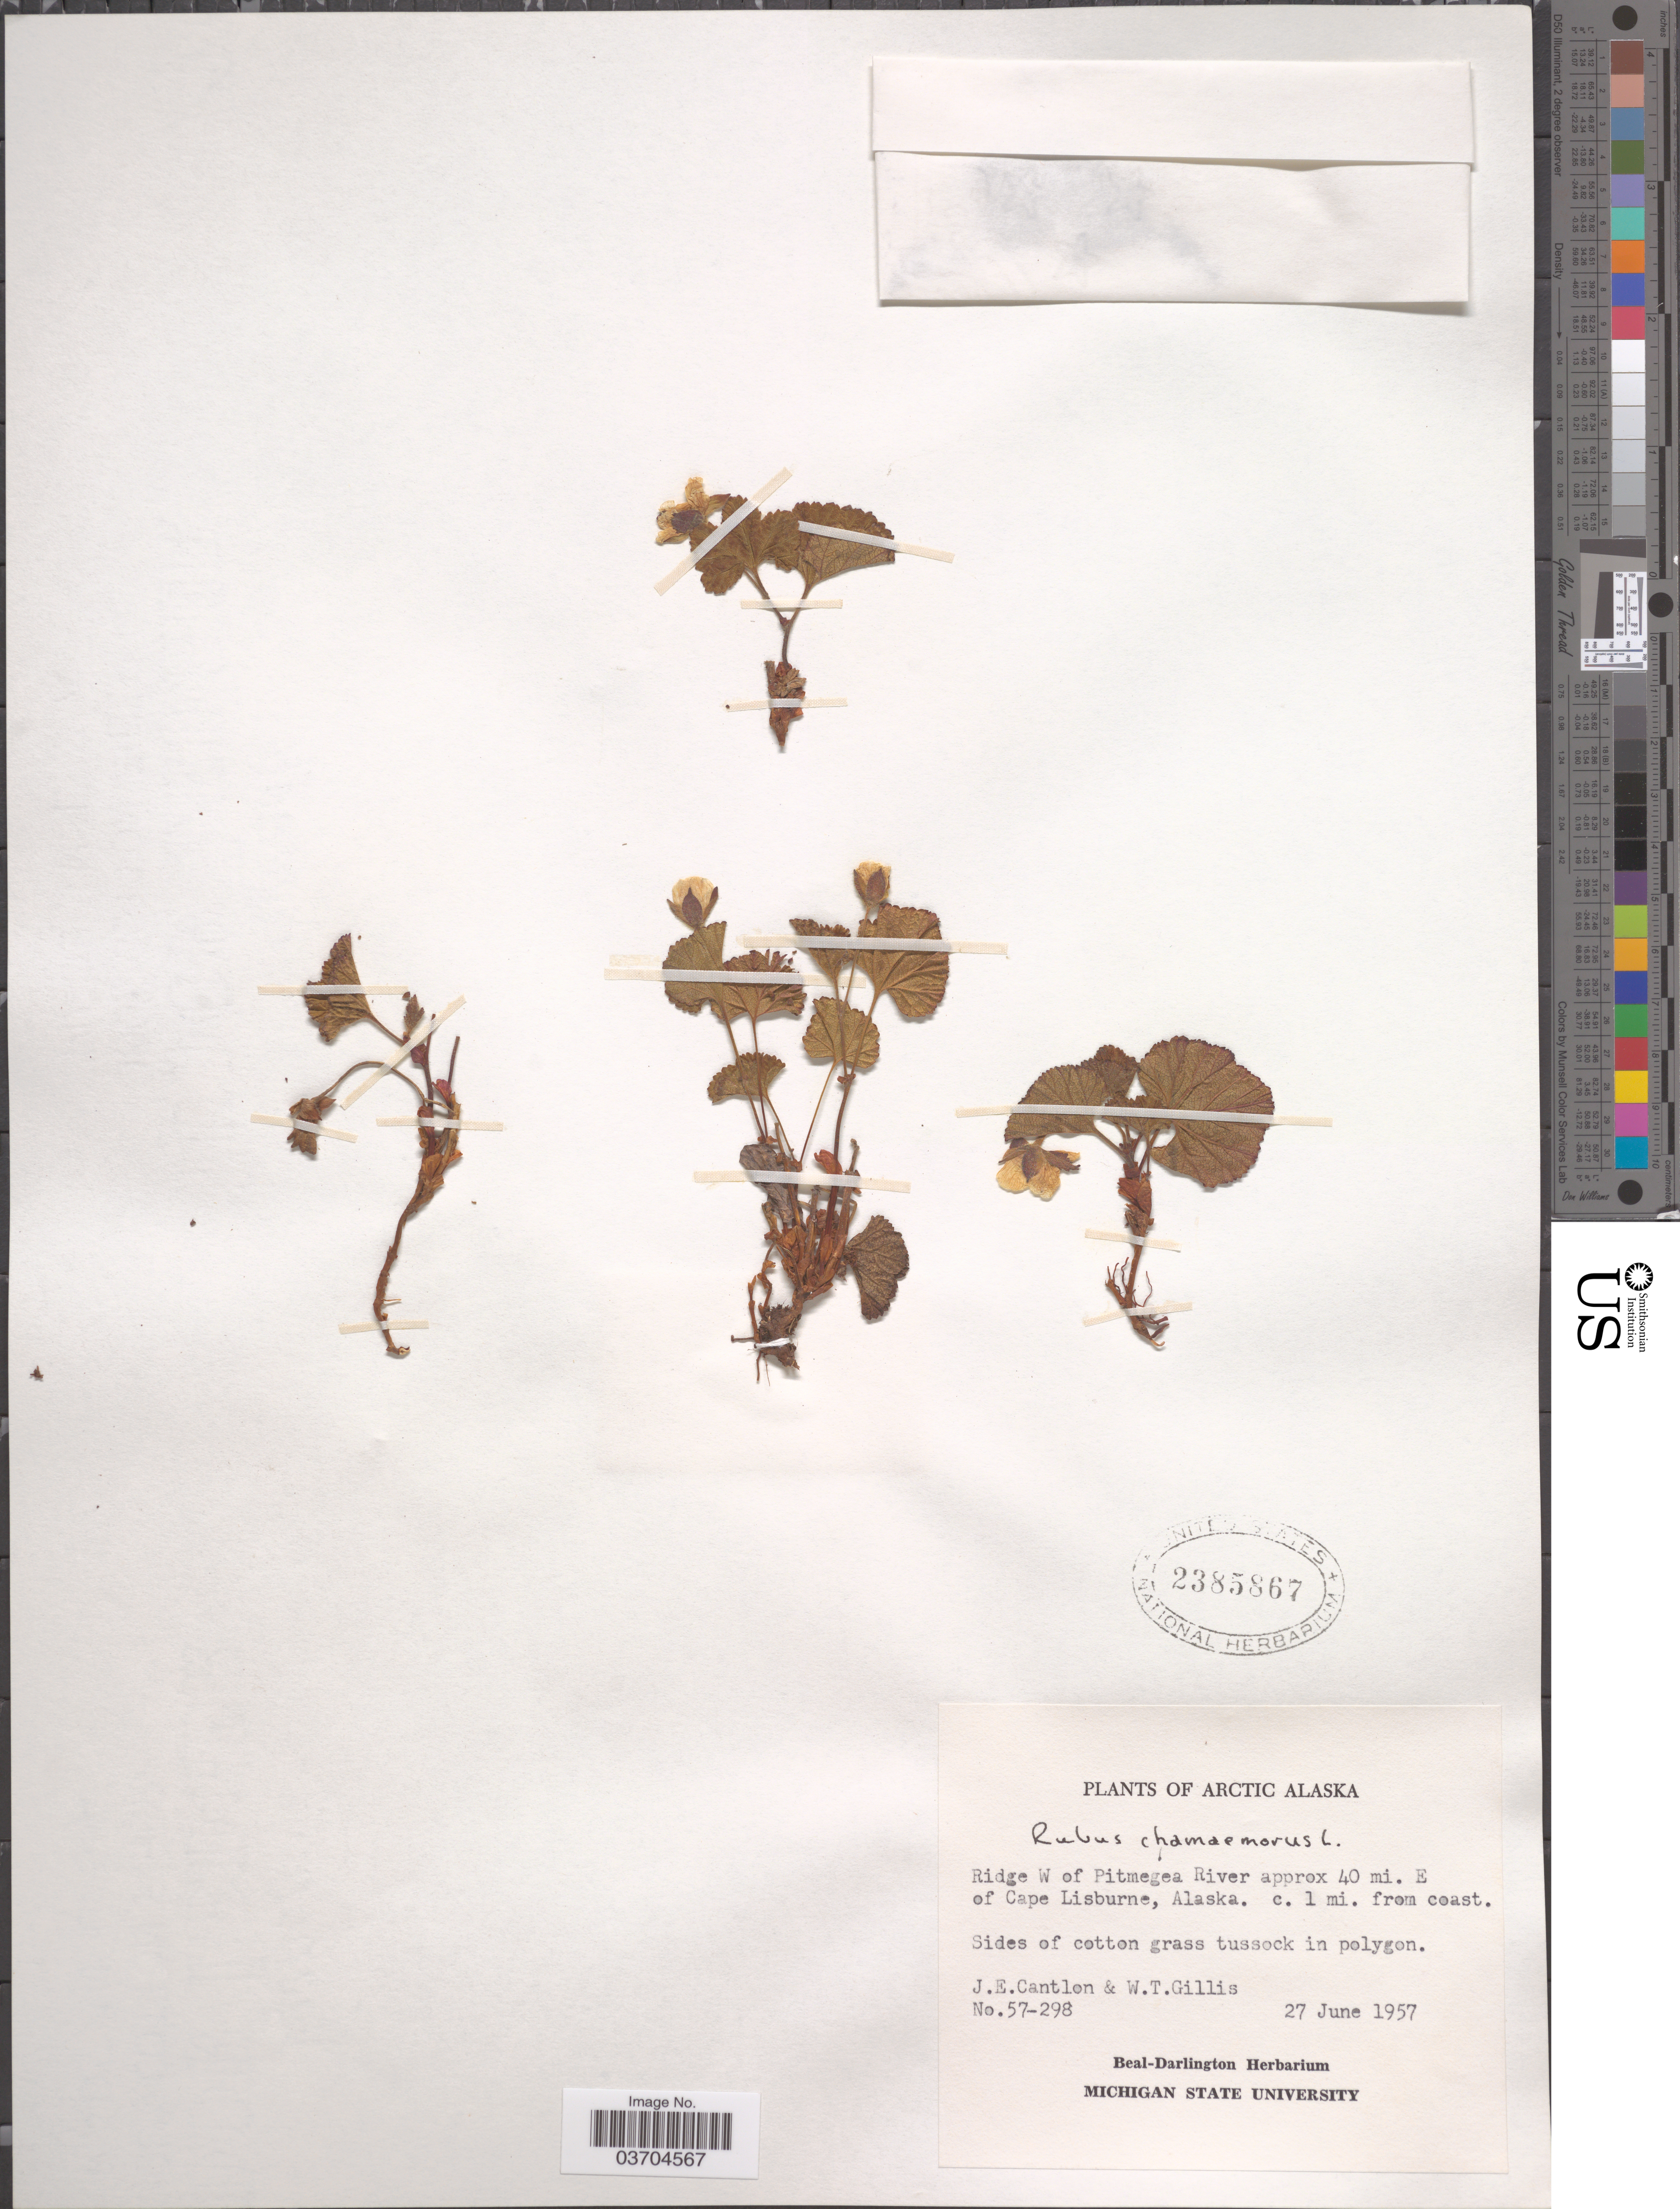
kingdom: Plantae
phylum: Tracheophyta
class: Magnoliopsida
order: Rosales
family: Rosaceae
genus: Rubus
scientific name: Rubus chamaemorus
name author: L.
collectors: J. Cantlon & W. T. Gillis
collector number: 57-298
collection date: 1957-06-27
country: United States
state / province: Alaska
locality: Arctic Alaska. Ridge W of Pitmegea River approx 40 mi. E of Cape Lisburne. c. 1 mi. from coast.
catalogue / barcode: US 2385867